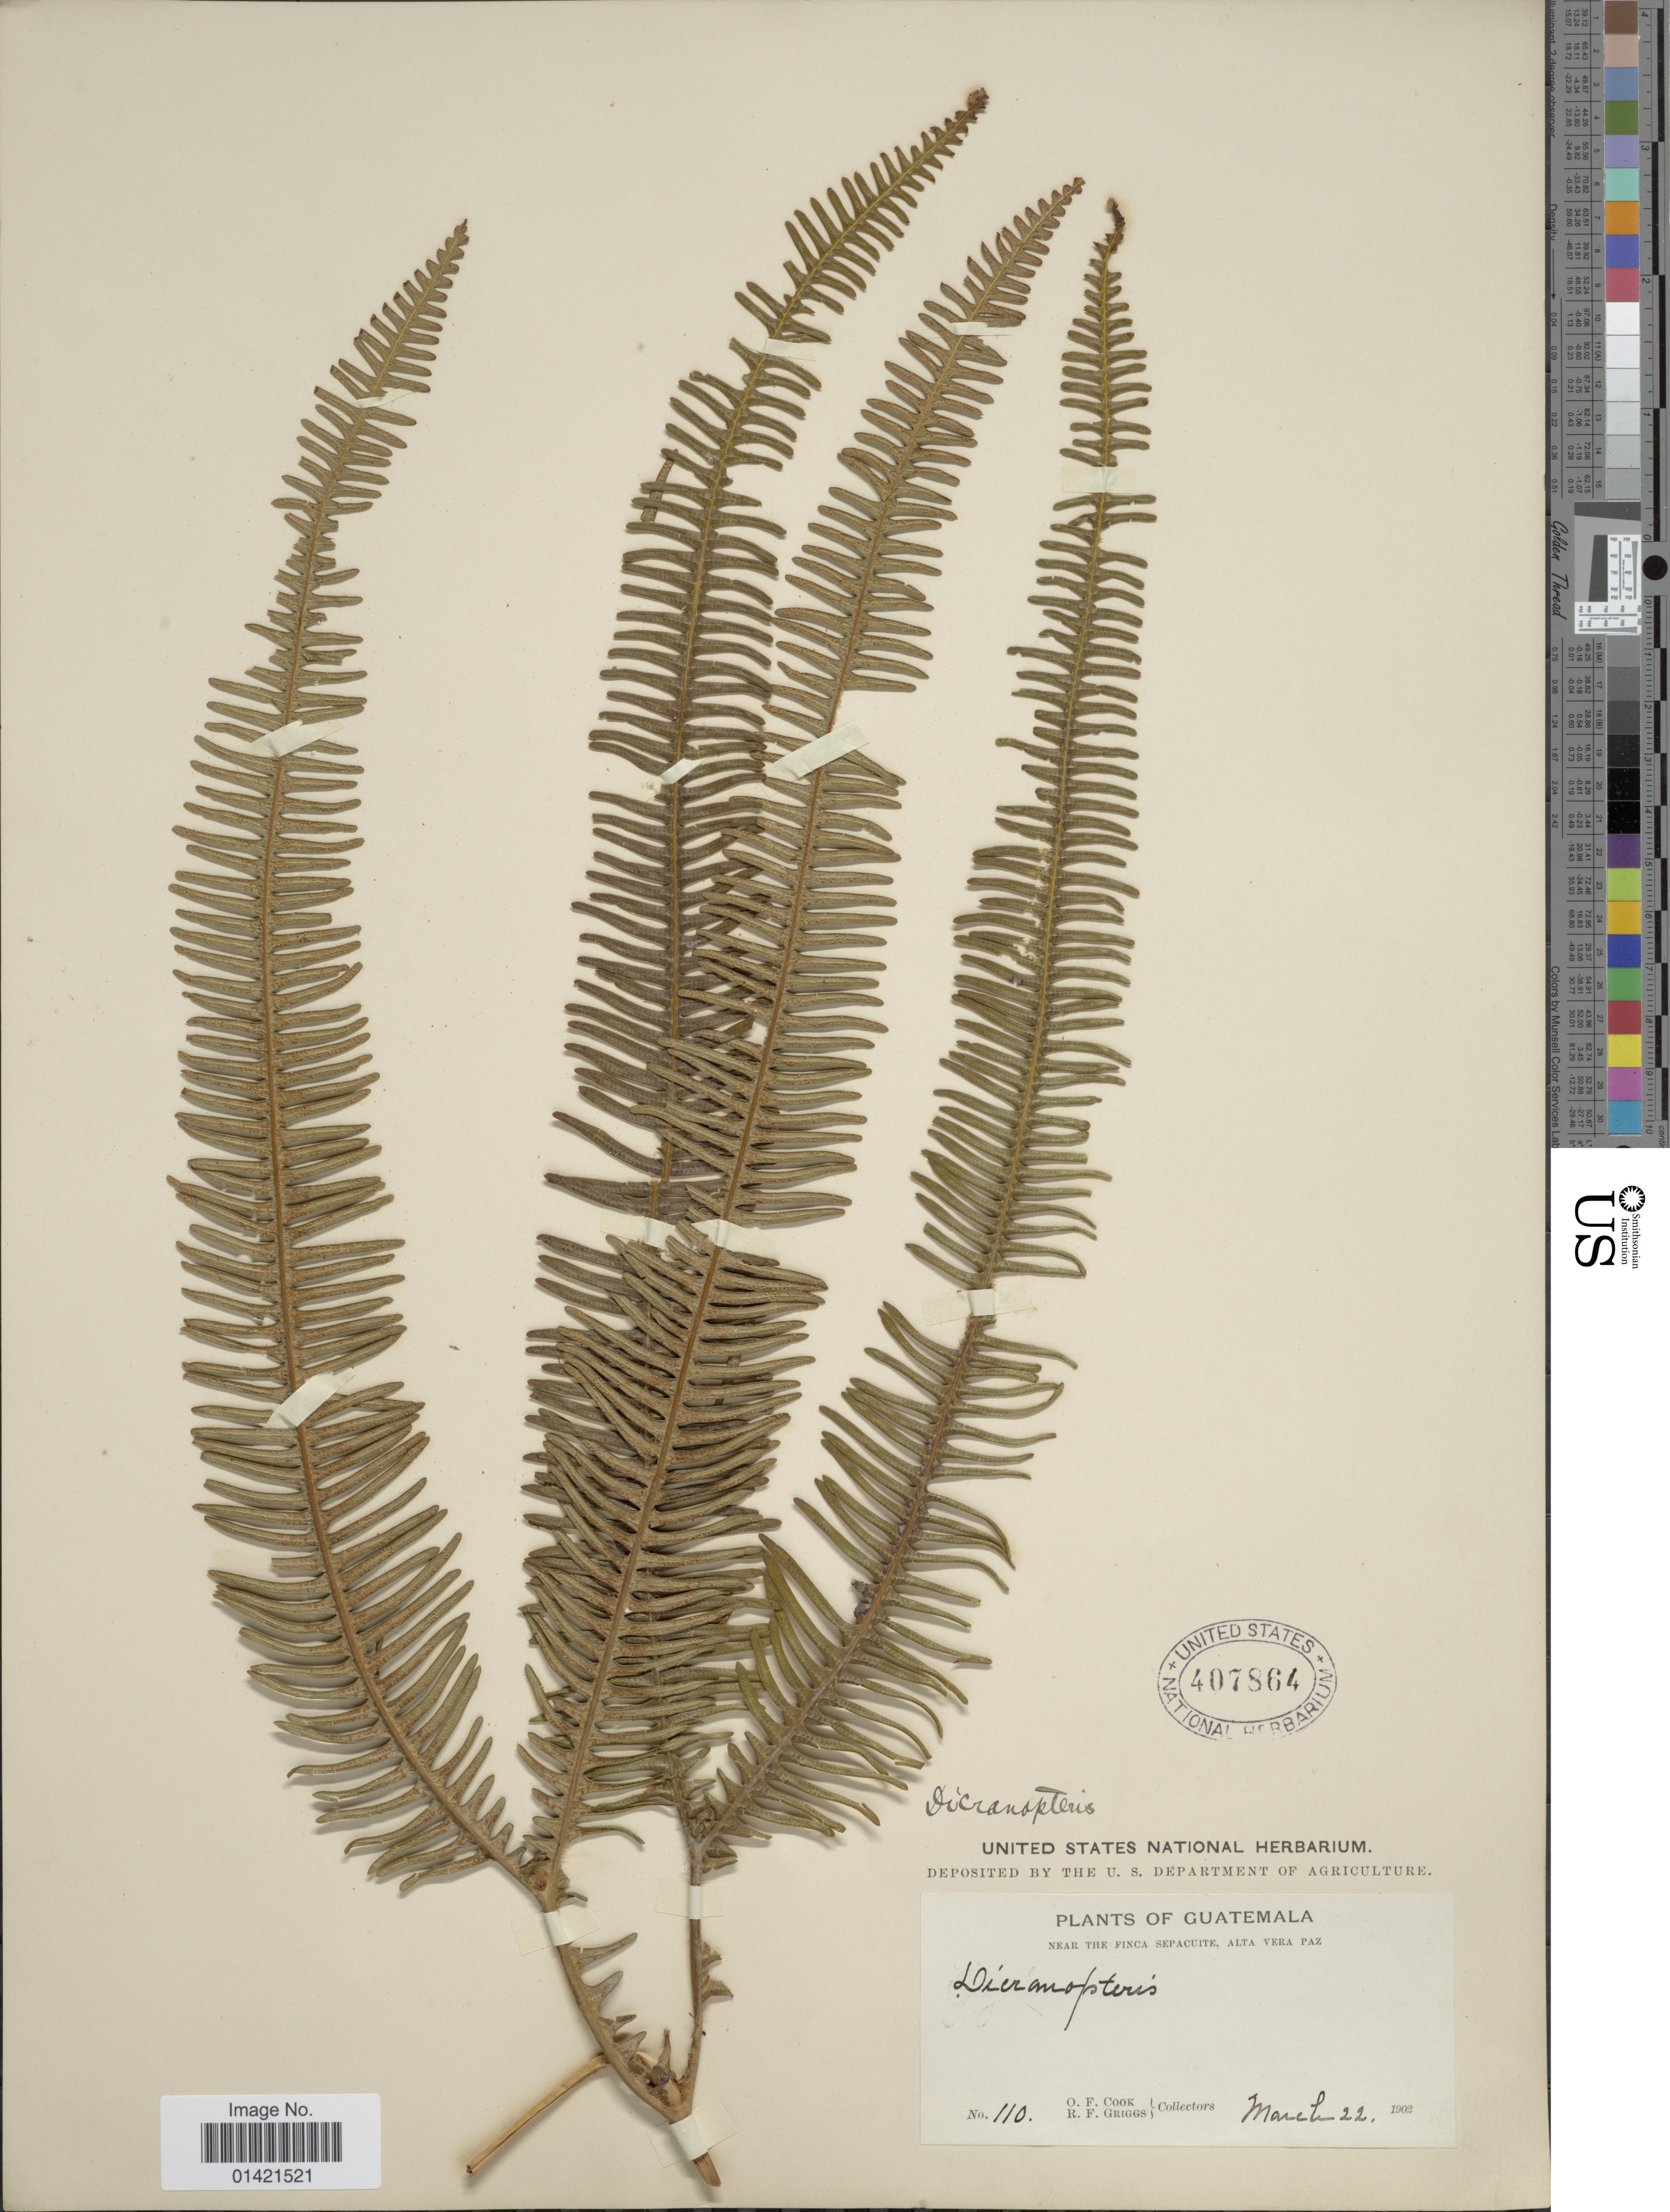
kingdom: Plantae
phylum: Tracheophyta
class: Polypodiopsida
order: Gleicheniales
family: Gleicheniaceae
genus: Sticherus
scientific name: Sticherus bifidus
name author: (Willd.) Ching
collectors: O. F. Cook & R. F. Griggs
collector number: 110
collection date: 1902-03-22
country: Guatemala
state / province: Alta Verapaz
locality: Near the Finca Sepacuite.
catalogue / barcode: US 407864